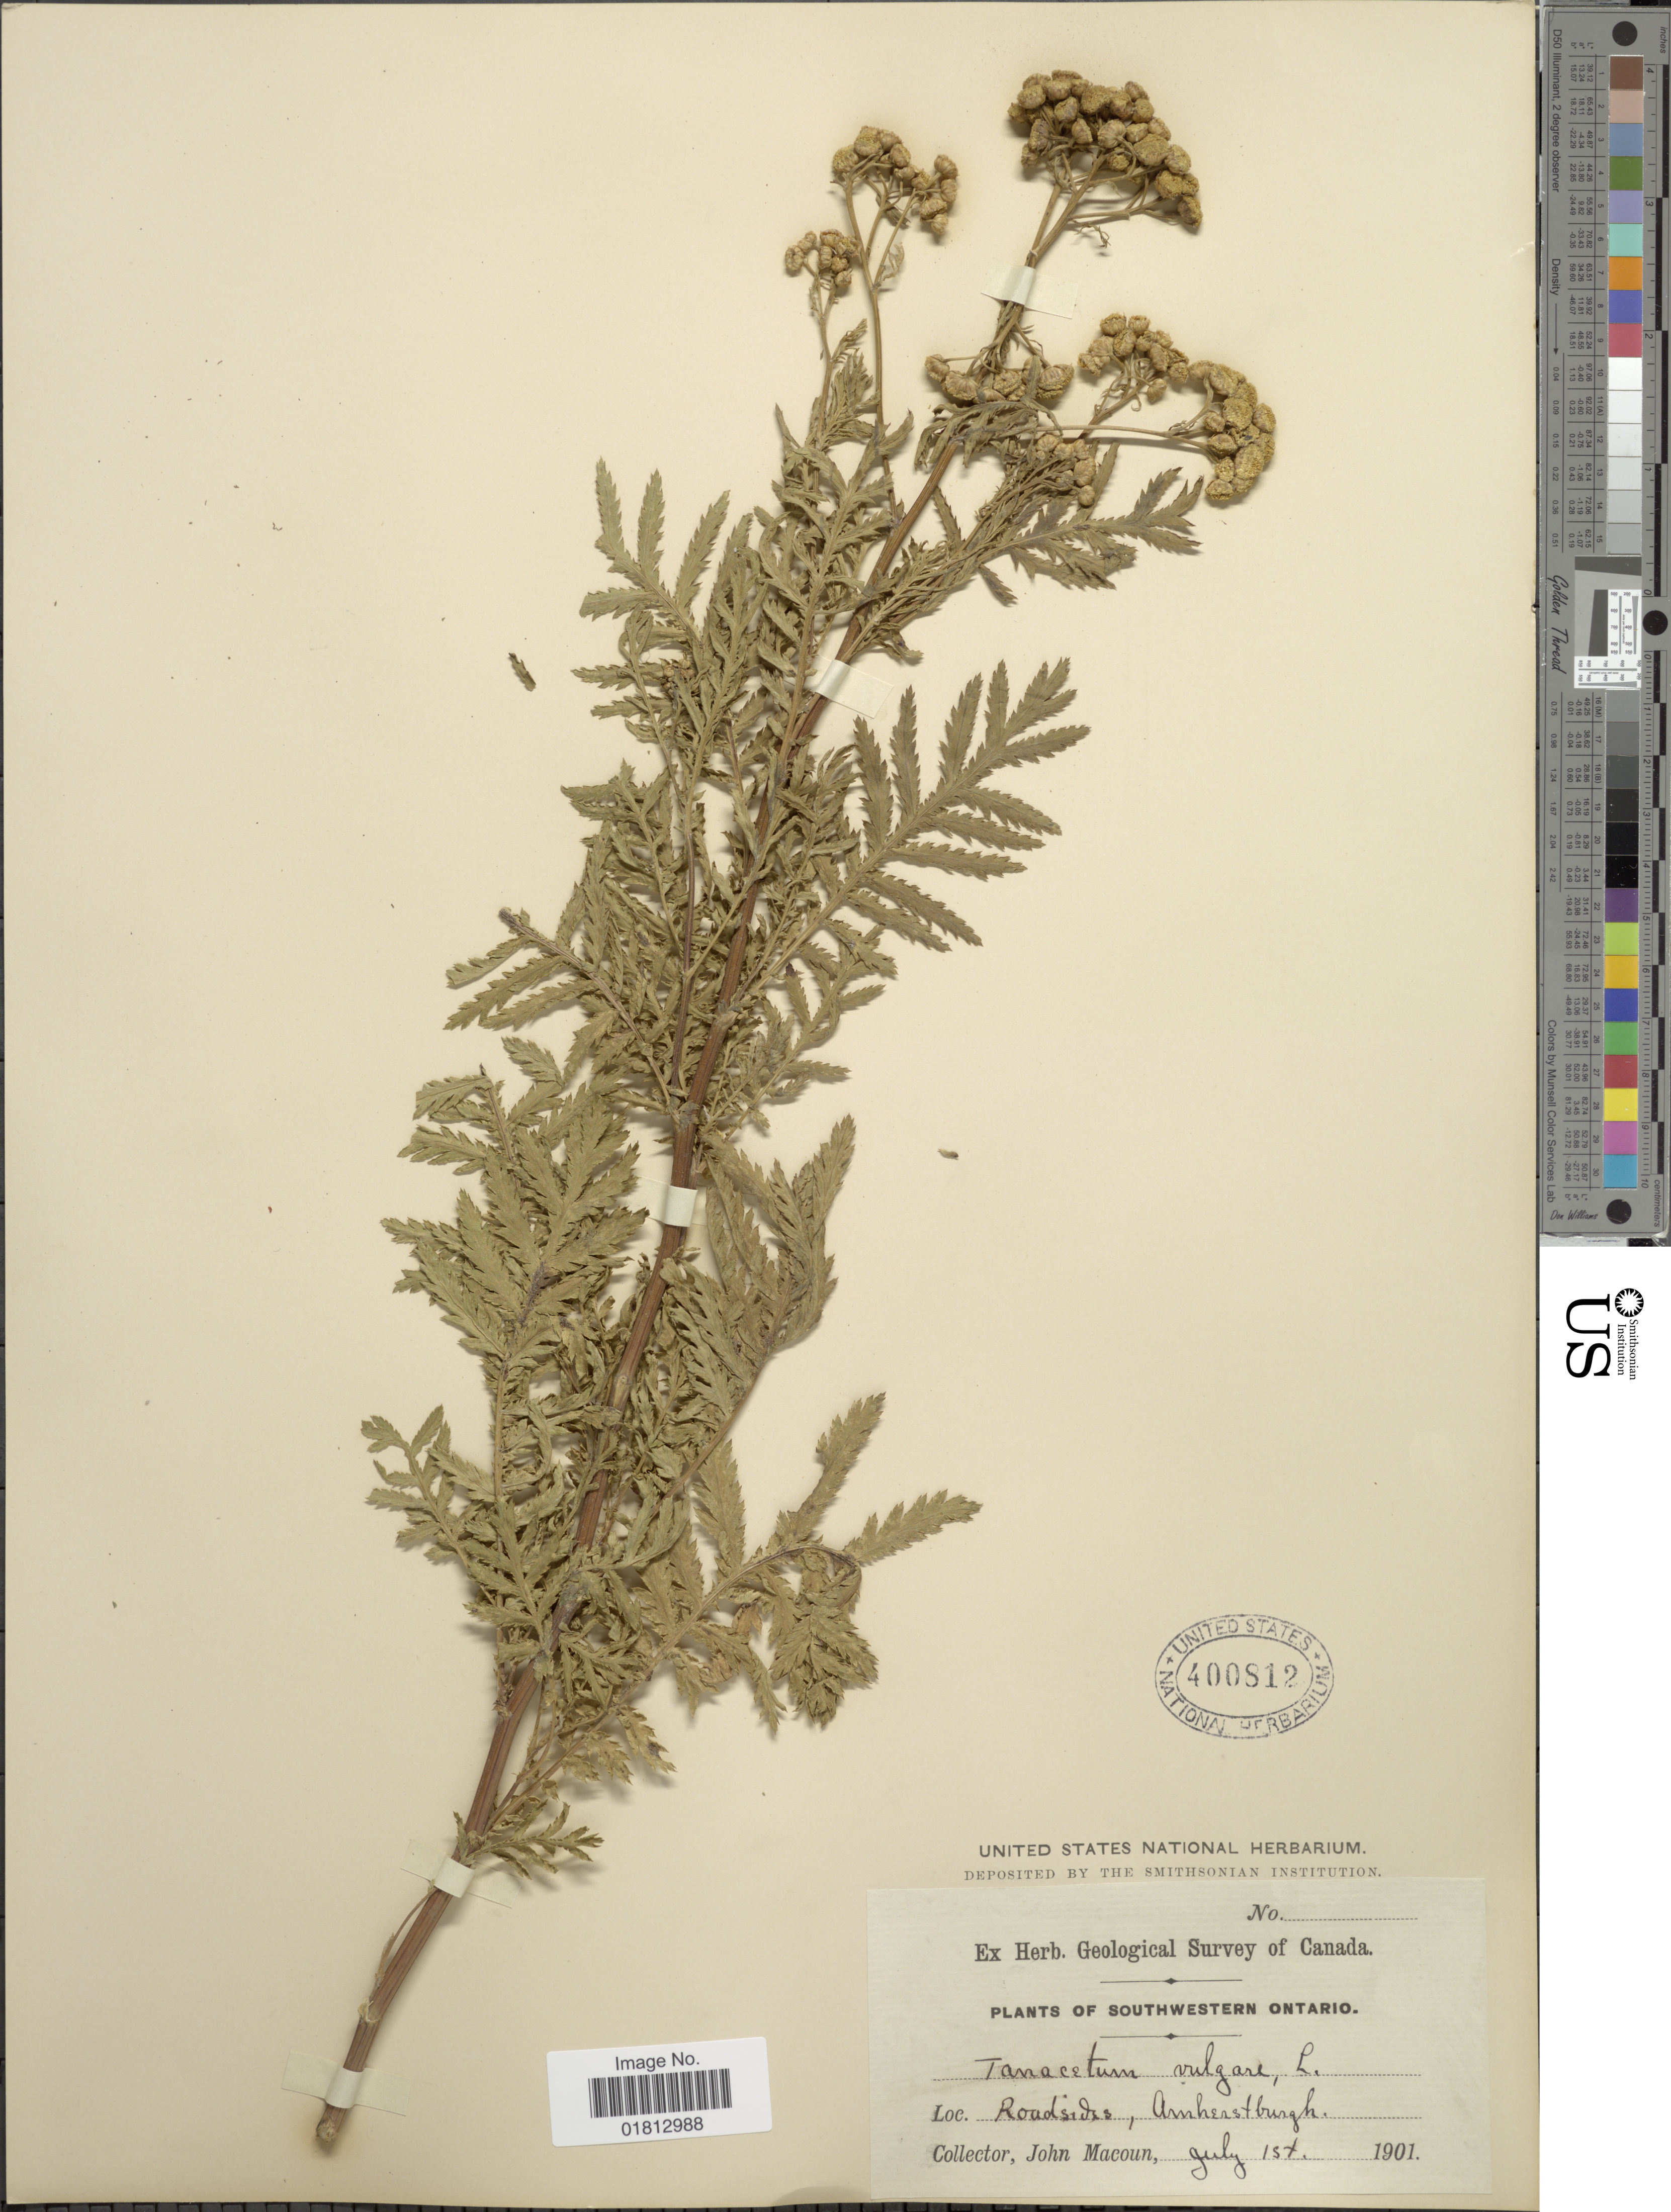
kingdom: Plantae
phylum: Tracheophyta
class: Magnoliopsida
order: Asterales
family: Asteraceae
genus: Tanacetum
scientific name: Tanacetum vulgare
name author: L.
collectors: J. Macoun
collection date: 1901-07-01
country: Canada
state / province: Ontario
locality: Southwestern Ontario, Roadsides, Amhestburgh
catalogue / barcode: US 400812